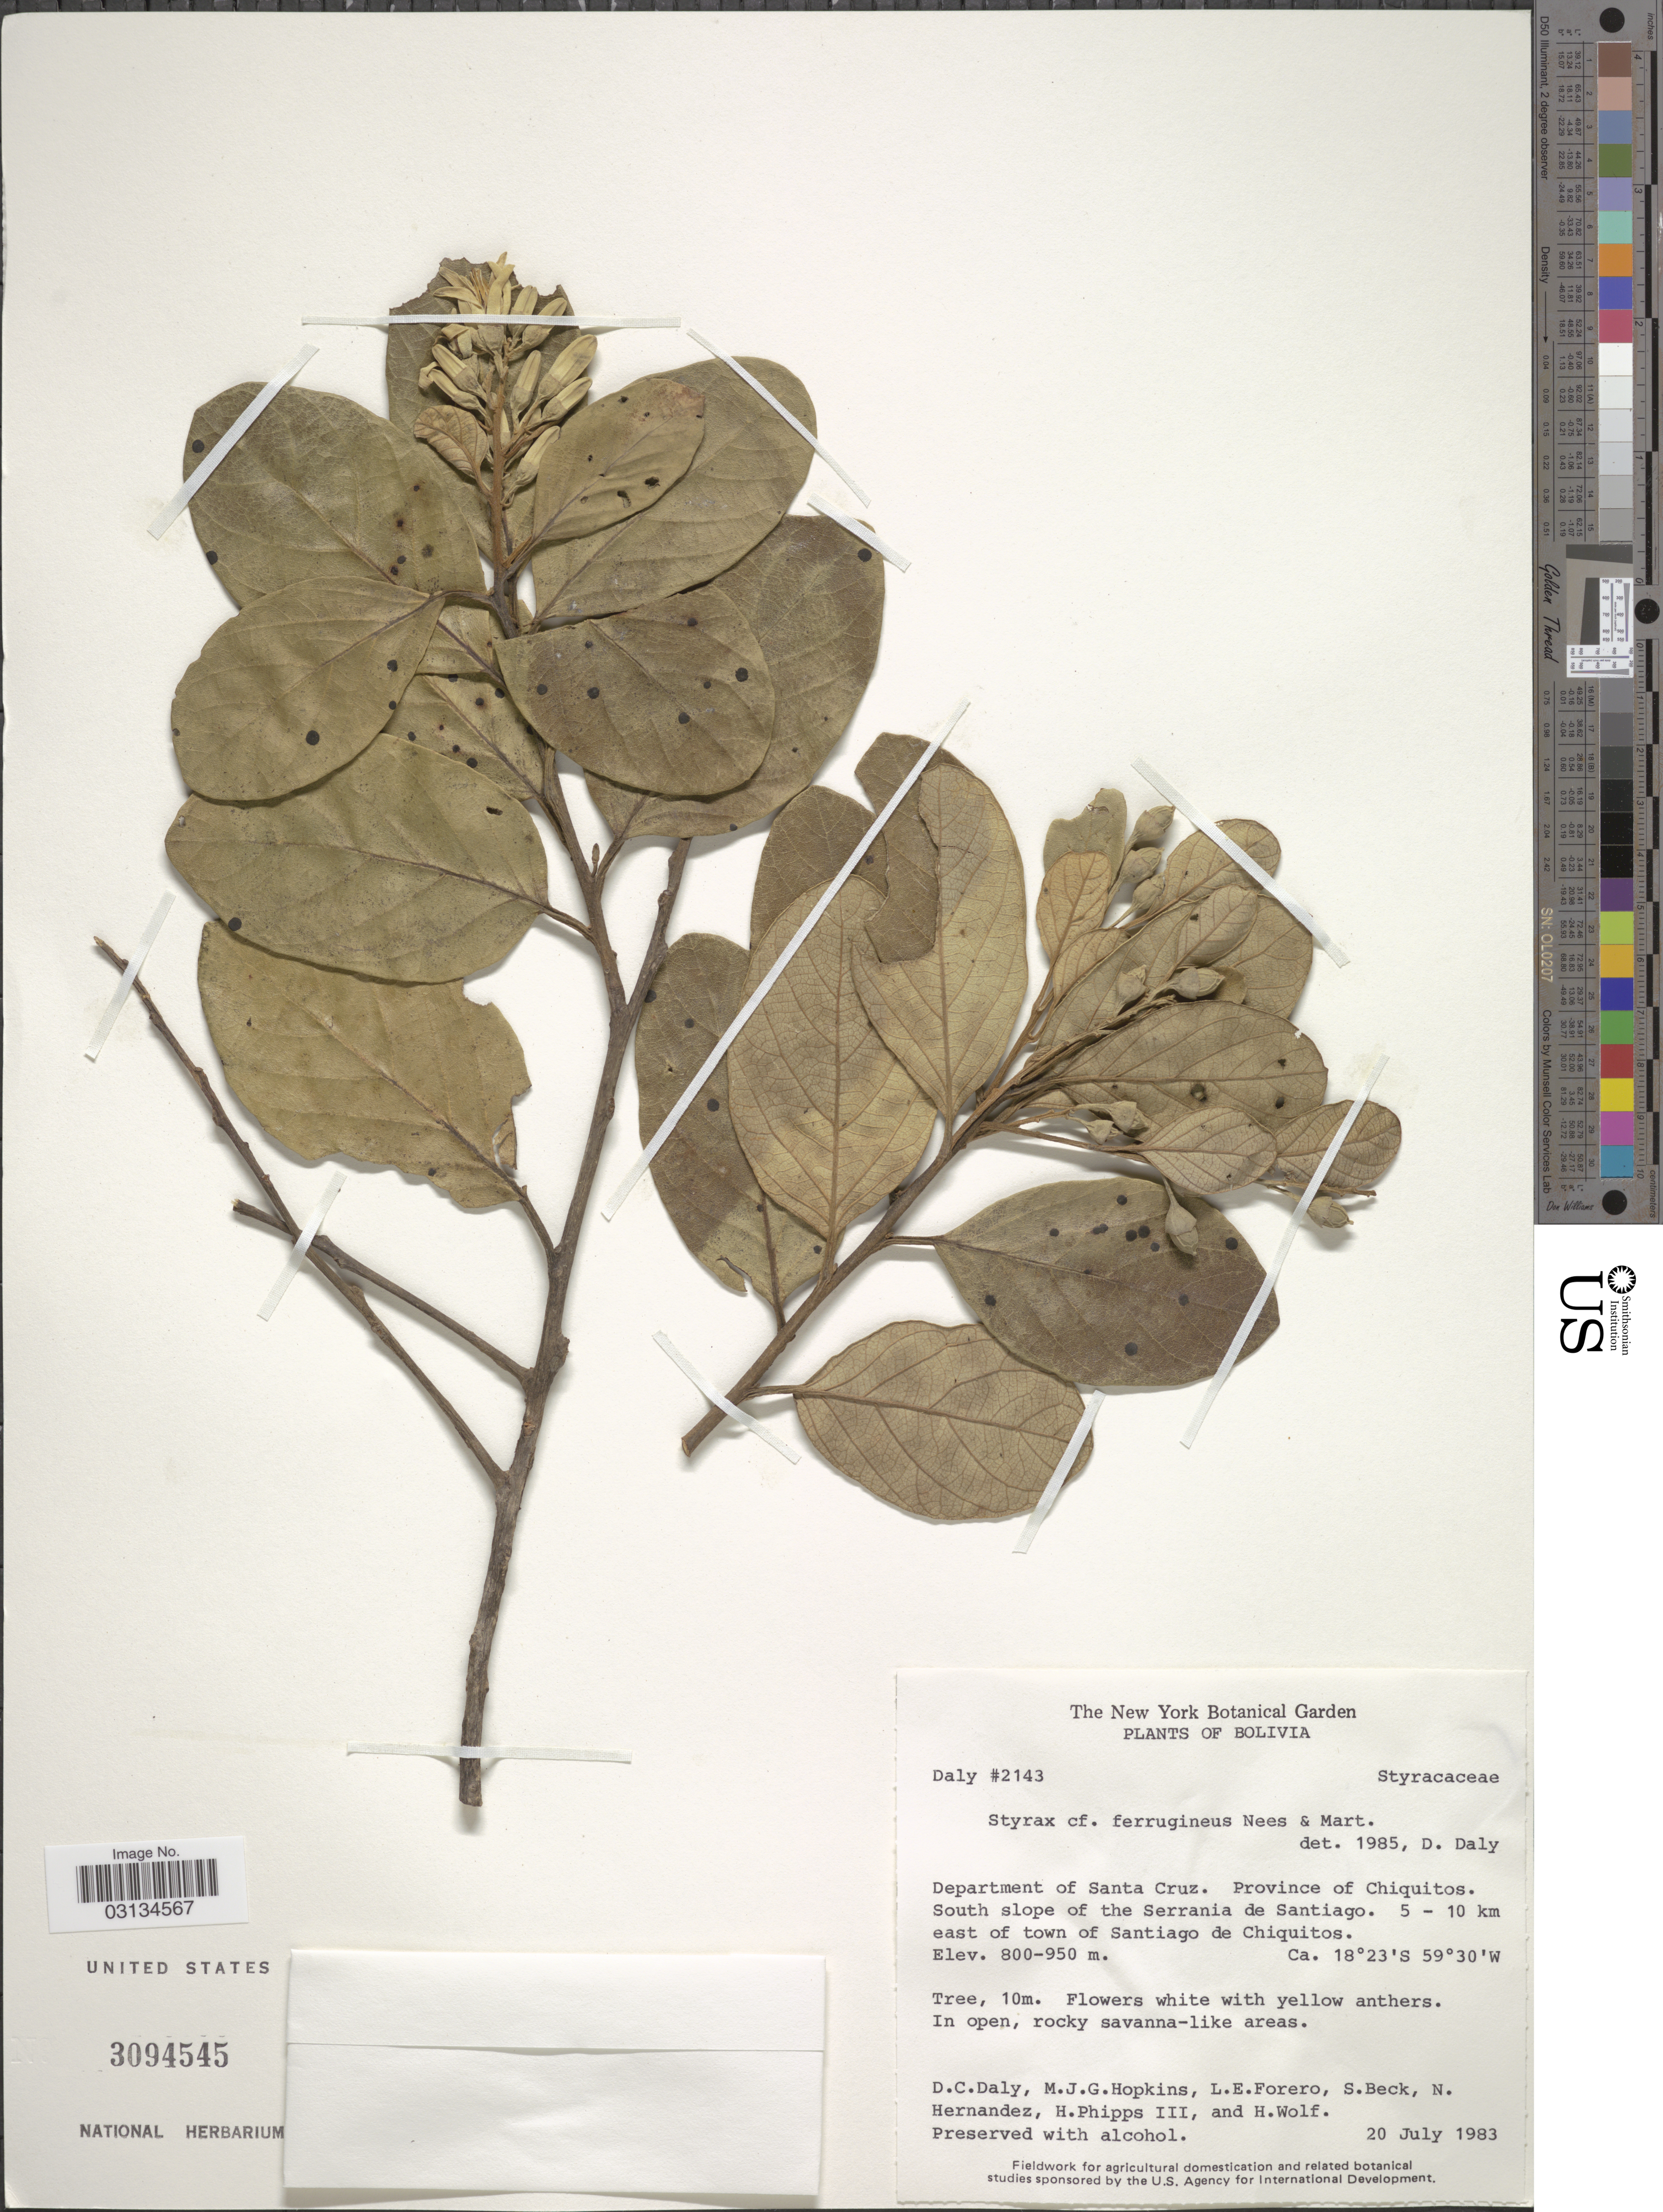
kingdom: Plantae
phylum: Tracheophyta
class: Magnoliopsida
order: Ericales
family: Styracaceae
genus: Styrax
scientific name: Styrax ferrugineus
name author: Nees & Mart.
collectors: D. C. Daly, M. J. G. Hopkins, L. Forero, S. G. Beck & et al.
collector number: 2143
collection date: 1983-07-20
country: Bolivia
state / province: Santa Cruz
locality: Province of Chiquitos. South slope of the Serrania de Santiago. 5-10 km east of town of Santiago de Chiquitos.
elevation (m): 800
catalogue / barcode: US 3094545